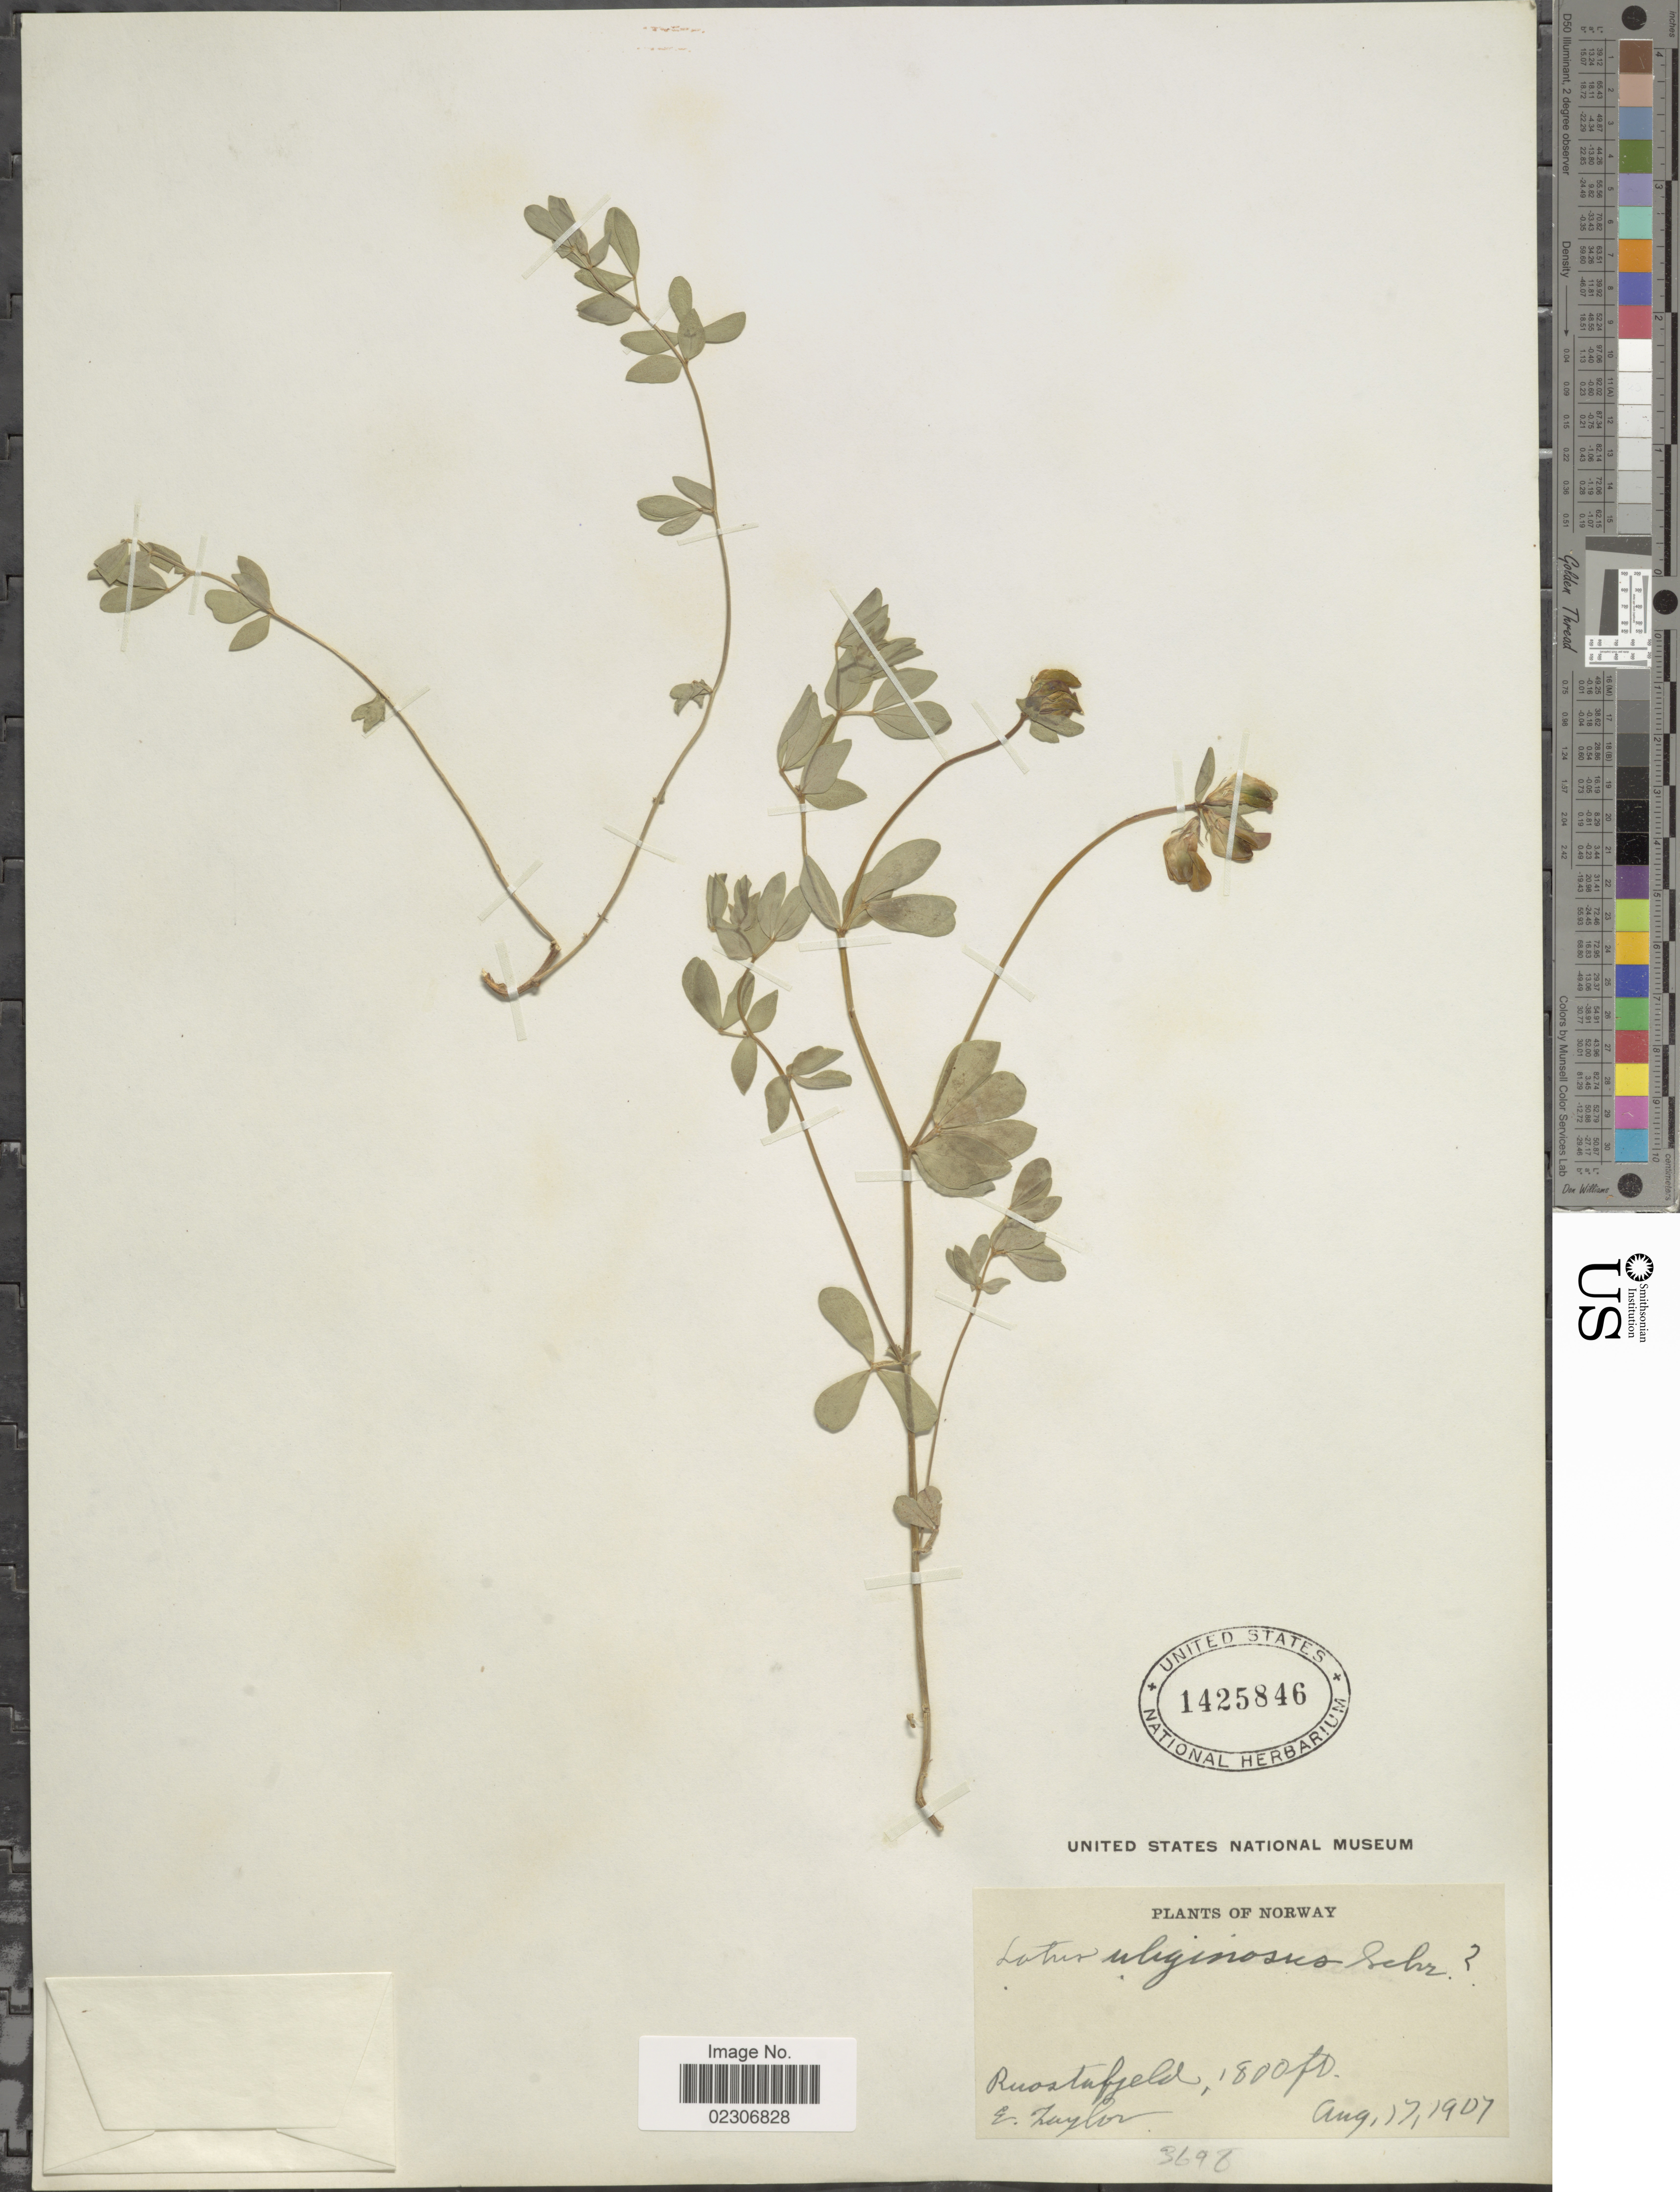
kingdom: Plantae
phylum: Tracheophyta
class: Magnoliopsida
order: Fabales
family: Fabaceae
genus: Lotus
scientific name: Lotus uliginosus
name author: Schkuhr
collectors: E. Taylor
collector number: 3698?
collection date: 1907-08-17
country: Norway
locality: Ruostafjeld, Norway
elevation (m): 549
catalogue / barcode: US 1425846